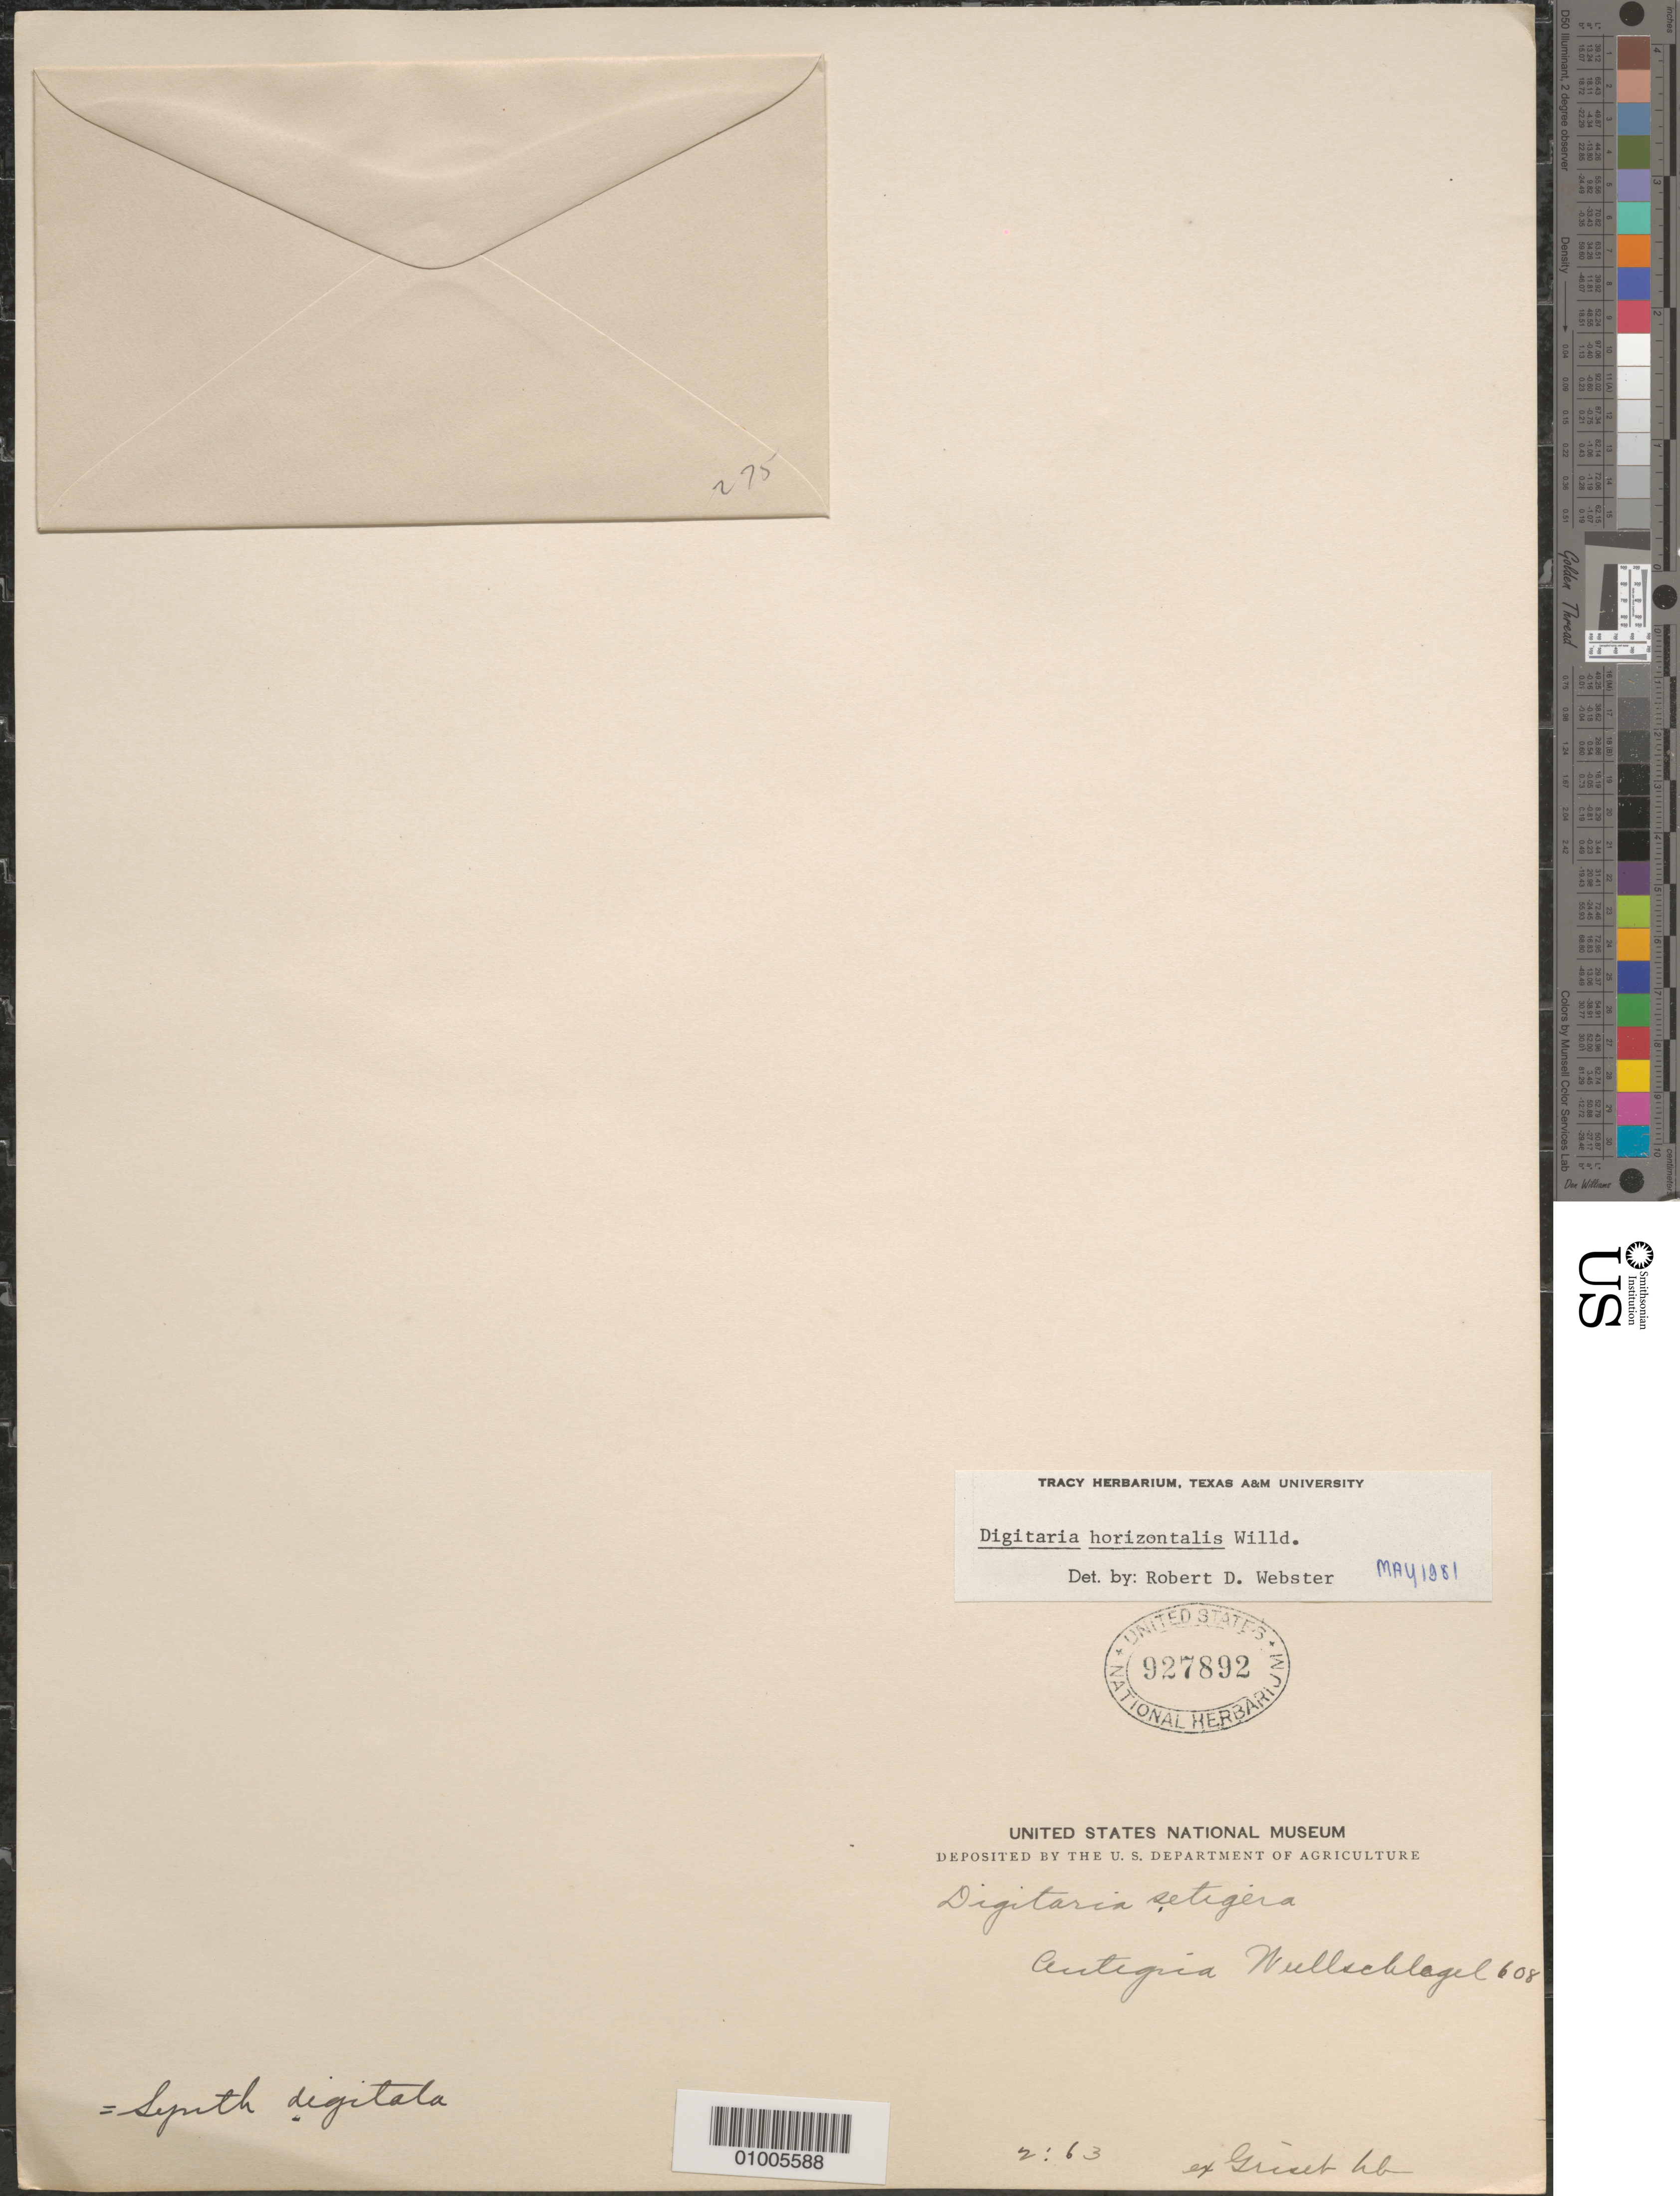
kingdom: Plantae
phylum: Tracheophyta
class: Liliopsida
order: Poales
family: Poaceae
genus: Digitaria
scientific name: Digitaria horizontalis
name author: Willd.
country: Antigua and Barbuda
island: Leeward Is.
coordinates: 0 N, 0 E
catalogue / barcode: US 927892